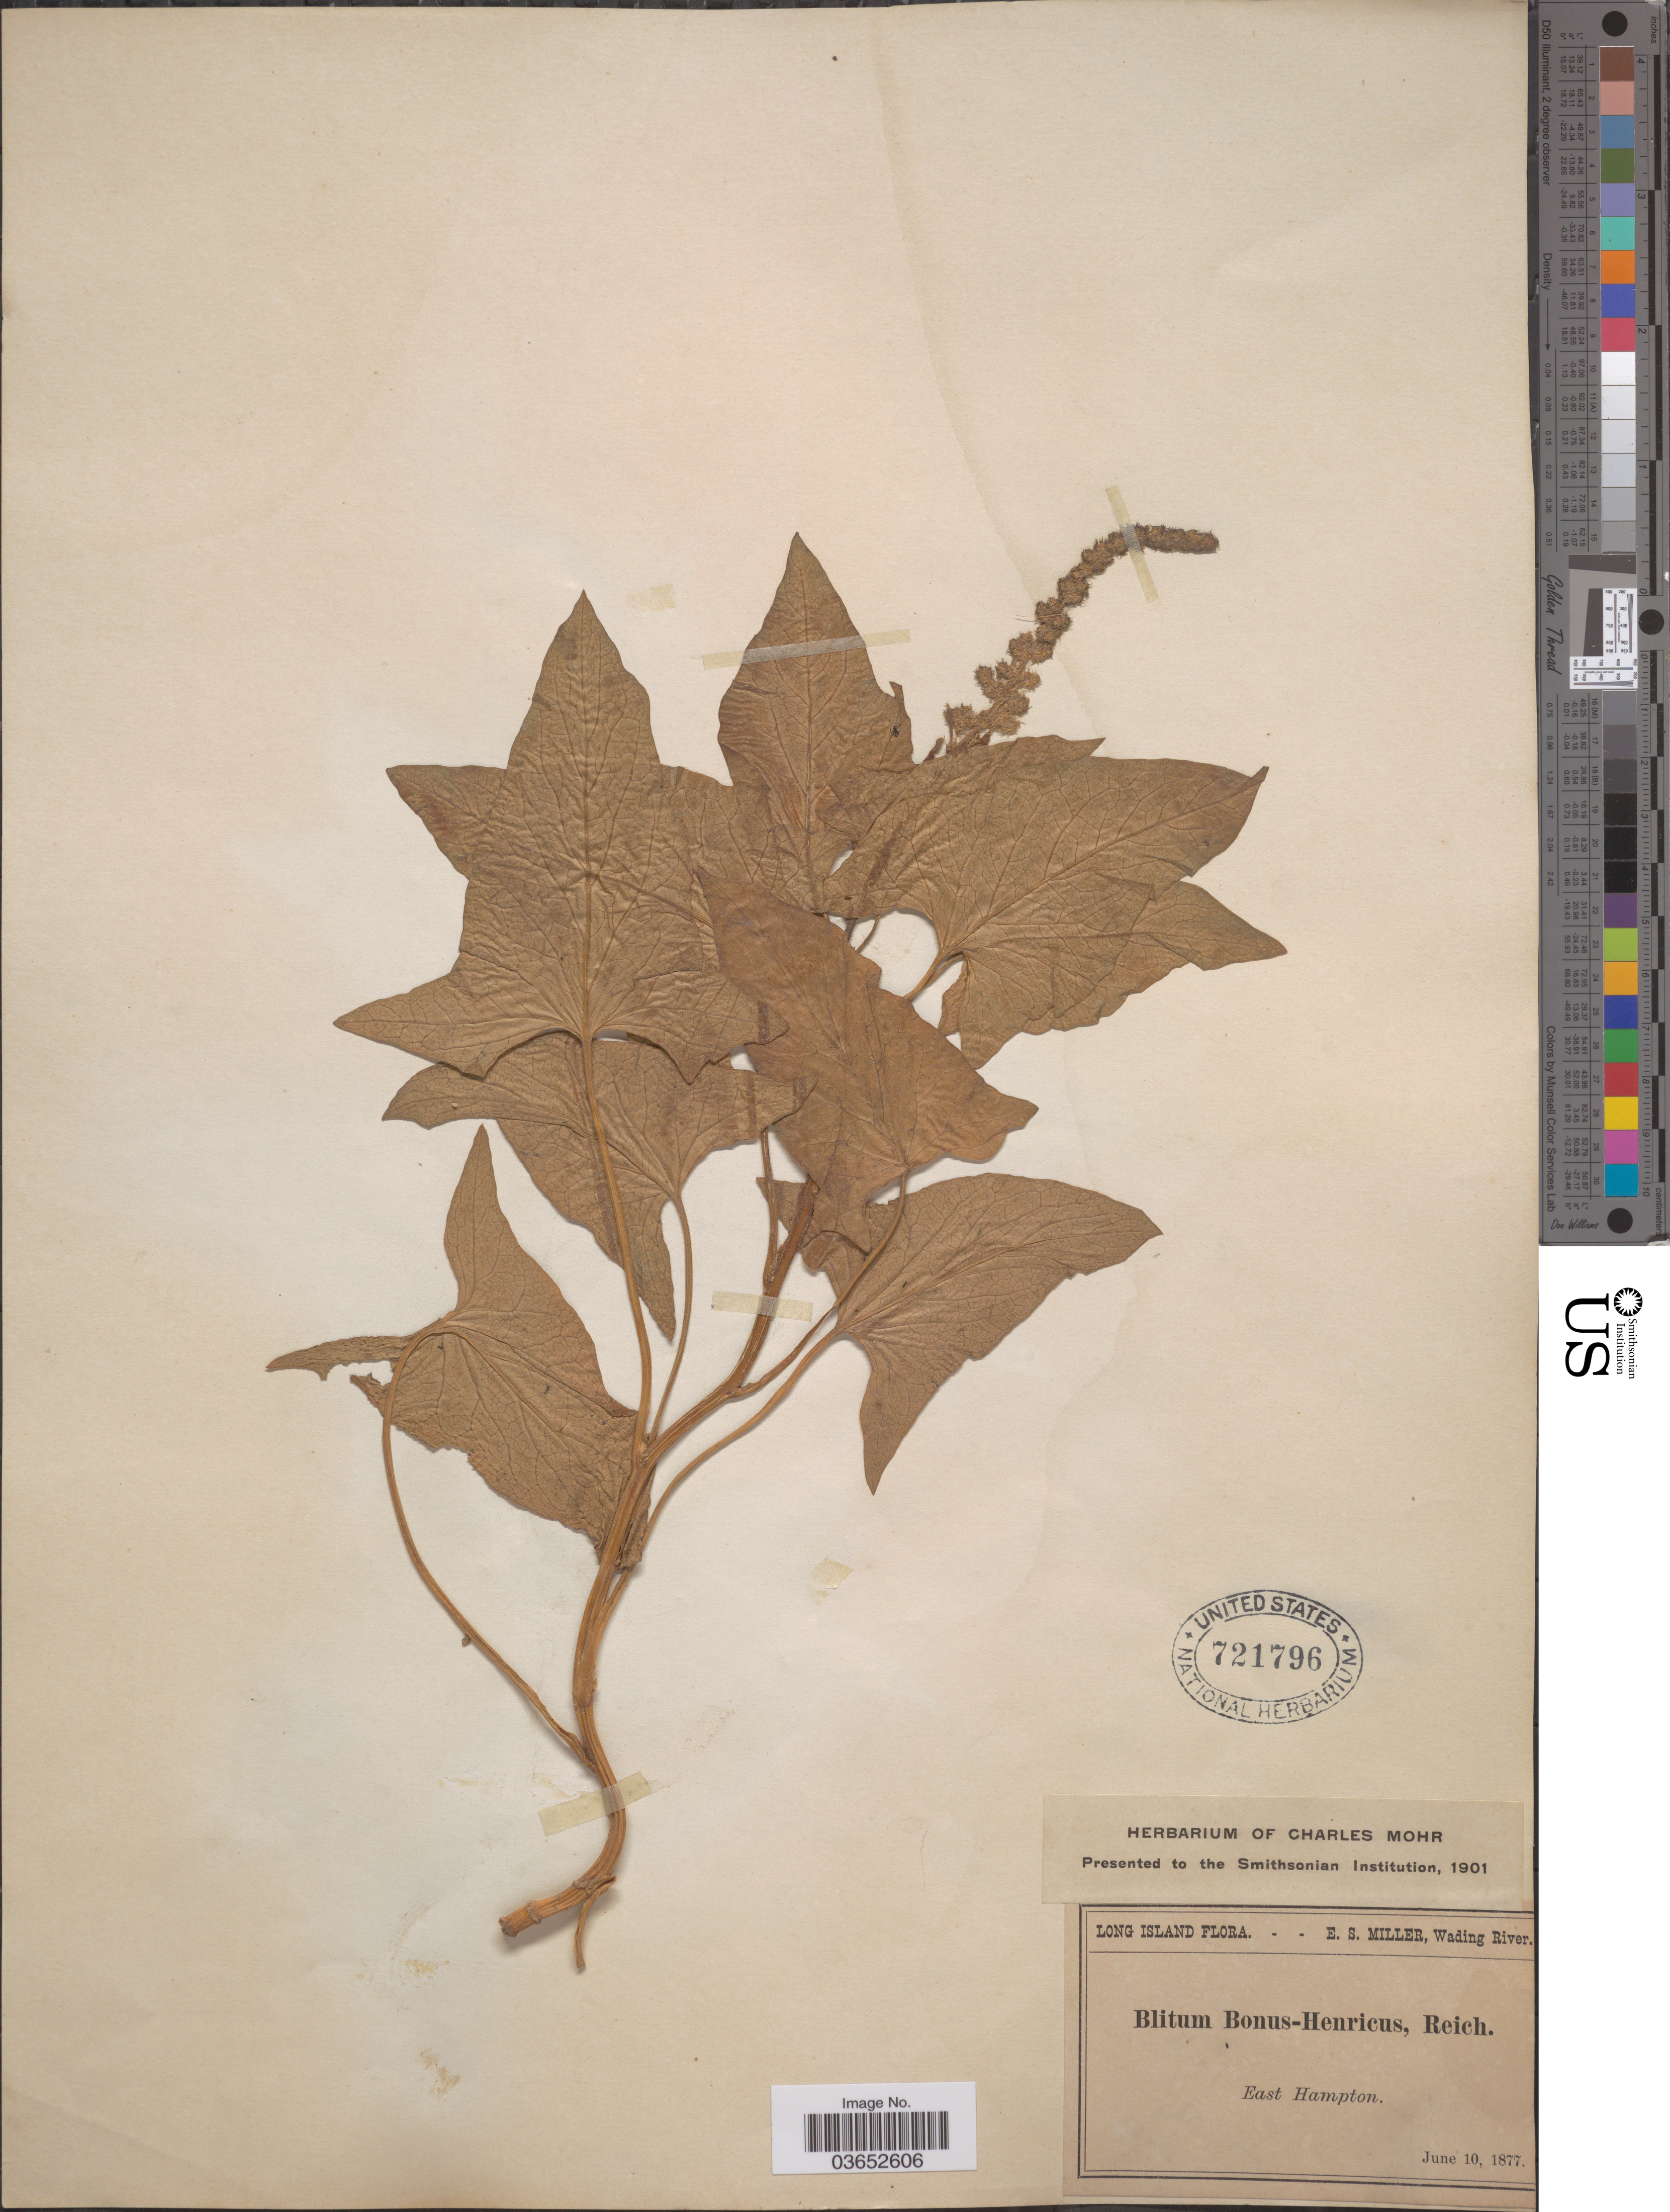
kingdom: Plantae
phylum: Tracheophyta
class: Magnoliopsida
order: Caryophyllales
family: Amaranthaceae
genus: Chenopodium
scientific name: Chenopodium bonus-henricus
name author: L.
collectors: E. S. Miller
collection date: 1877-06-10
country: United States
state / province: New York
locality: Long Island. East Hampton.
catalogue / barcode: US 721796